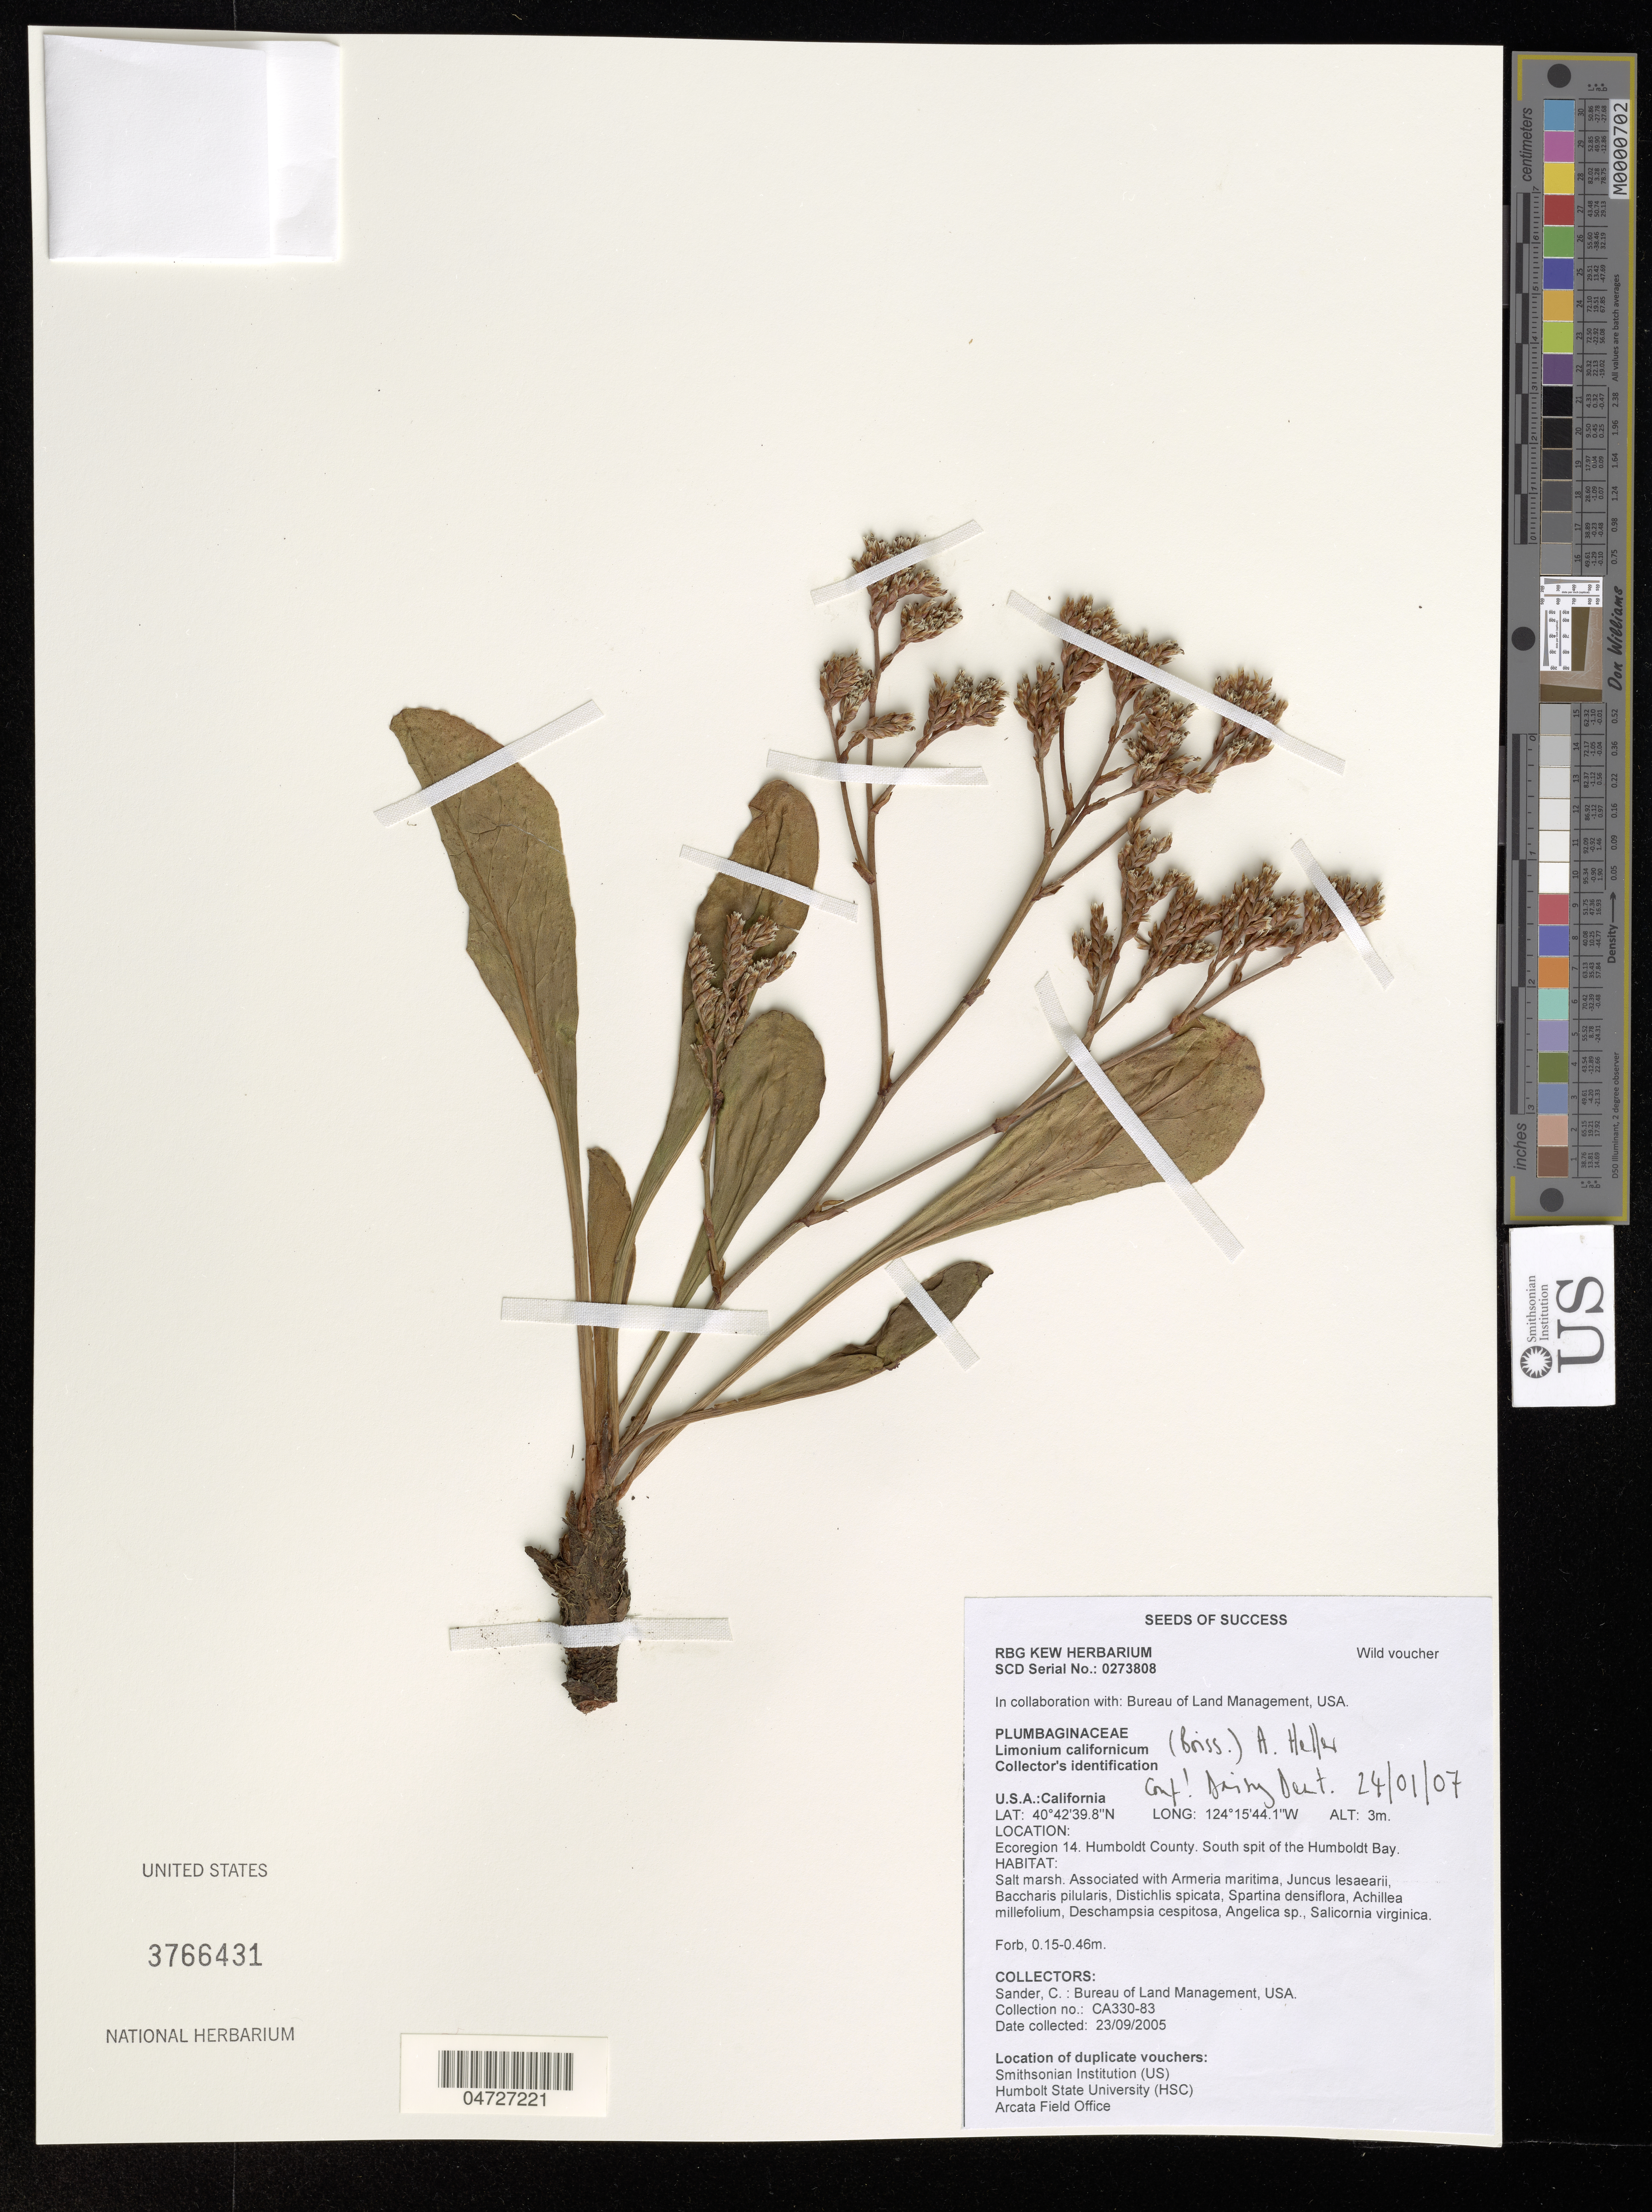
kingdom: Plantae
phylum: Tracheophyta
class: Magnoliopsida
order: Caryophyllales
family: Plumbaginaceae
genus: Limonium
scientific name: Limonium californicum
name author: (Boiss.) A. Heller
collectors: C. Sander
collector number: CA330-83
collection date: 2005-09-23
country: United States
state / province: California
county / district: Humboldt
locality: Ecoregion 14. Humboldt County. South spit of the Humboldt Bay.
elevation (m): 3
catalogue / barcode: US 3766431